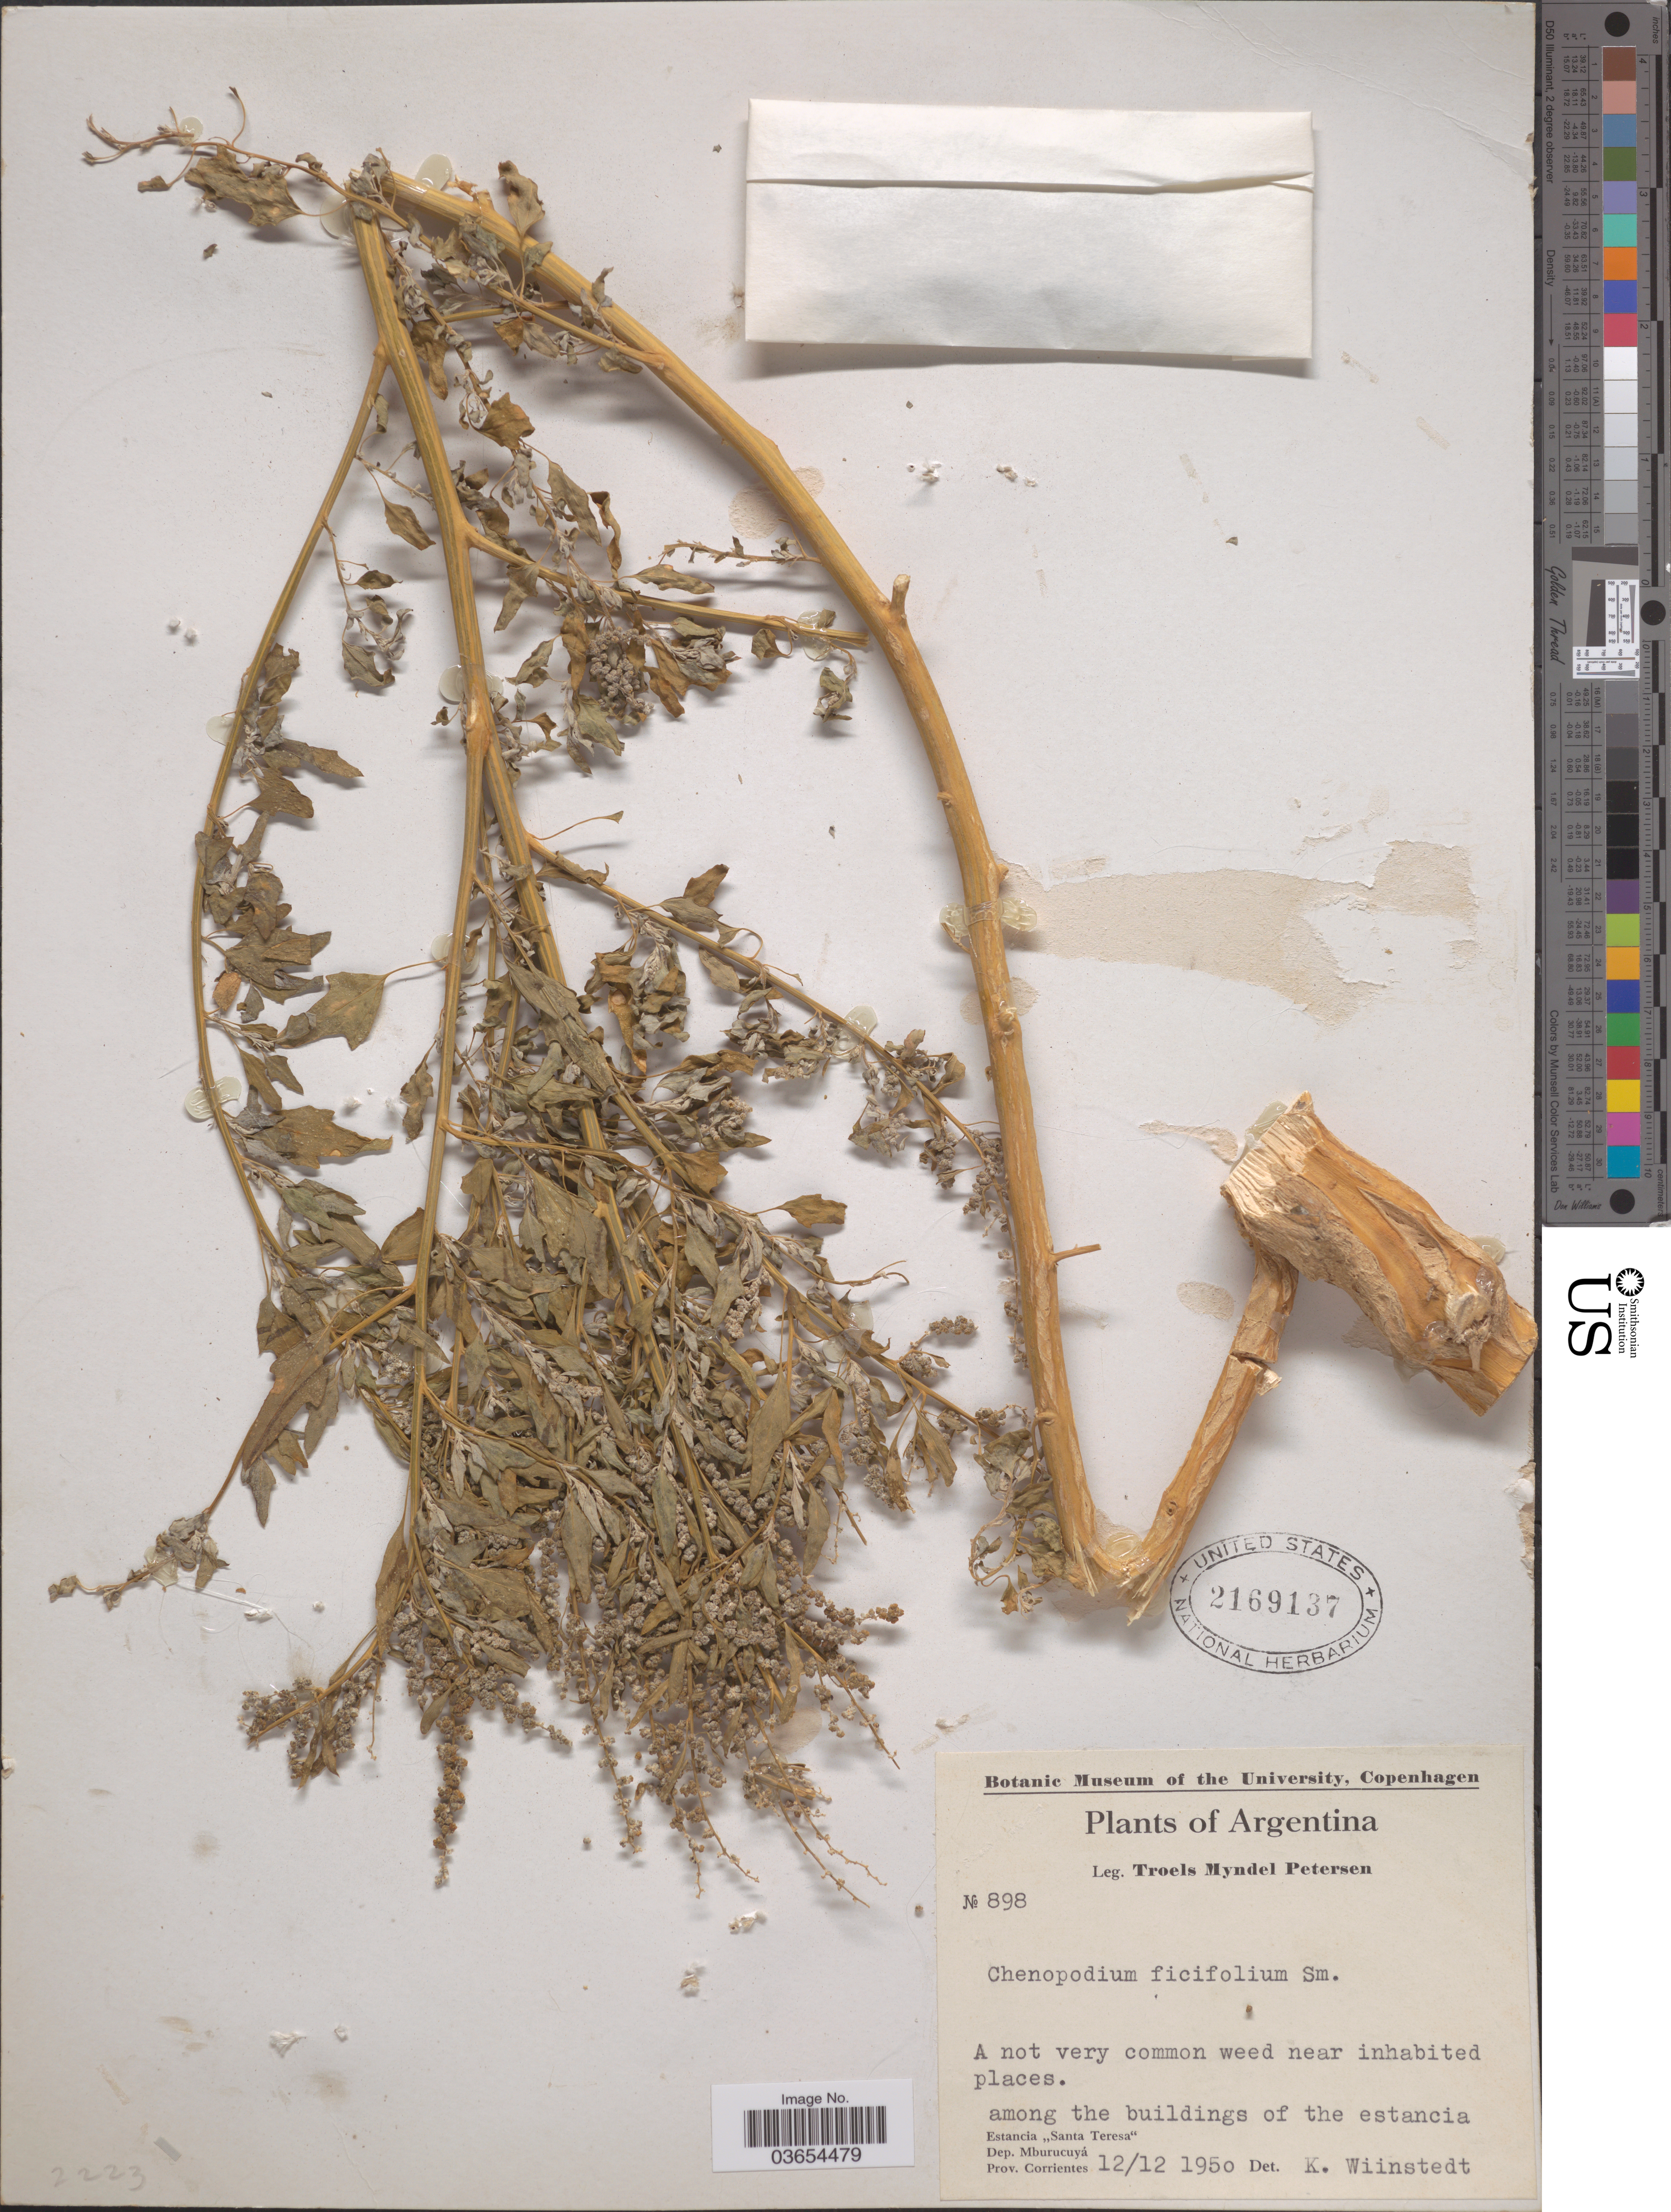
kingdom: Plantae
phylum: Tracheophyta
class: Magnoliopsida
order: Caryophyllales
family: Amaranthaceae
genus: Chenopodium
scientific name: Chenopodium ficifolium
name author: Sm.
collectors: T. M. Petersen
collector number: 898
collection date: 1950-12-12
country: Argentina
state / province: Corrientes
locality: Among the buildings of the estancia. Estancia "Santa Teresa". Dep. Mburucuyá.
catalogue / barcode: US 2169137